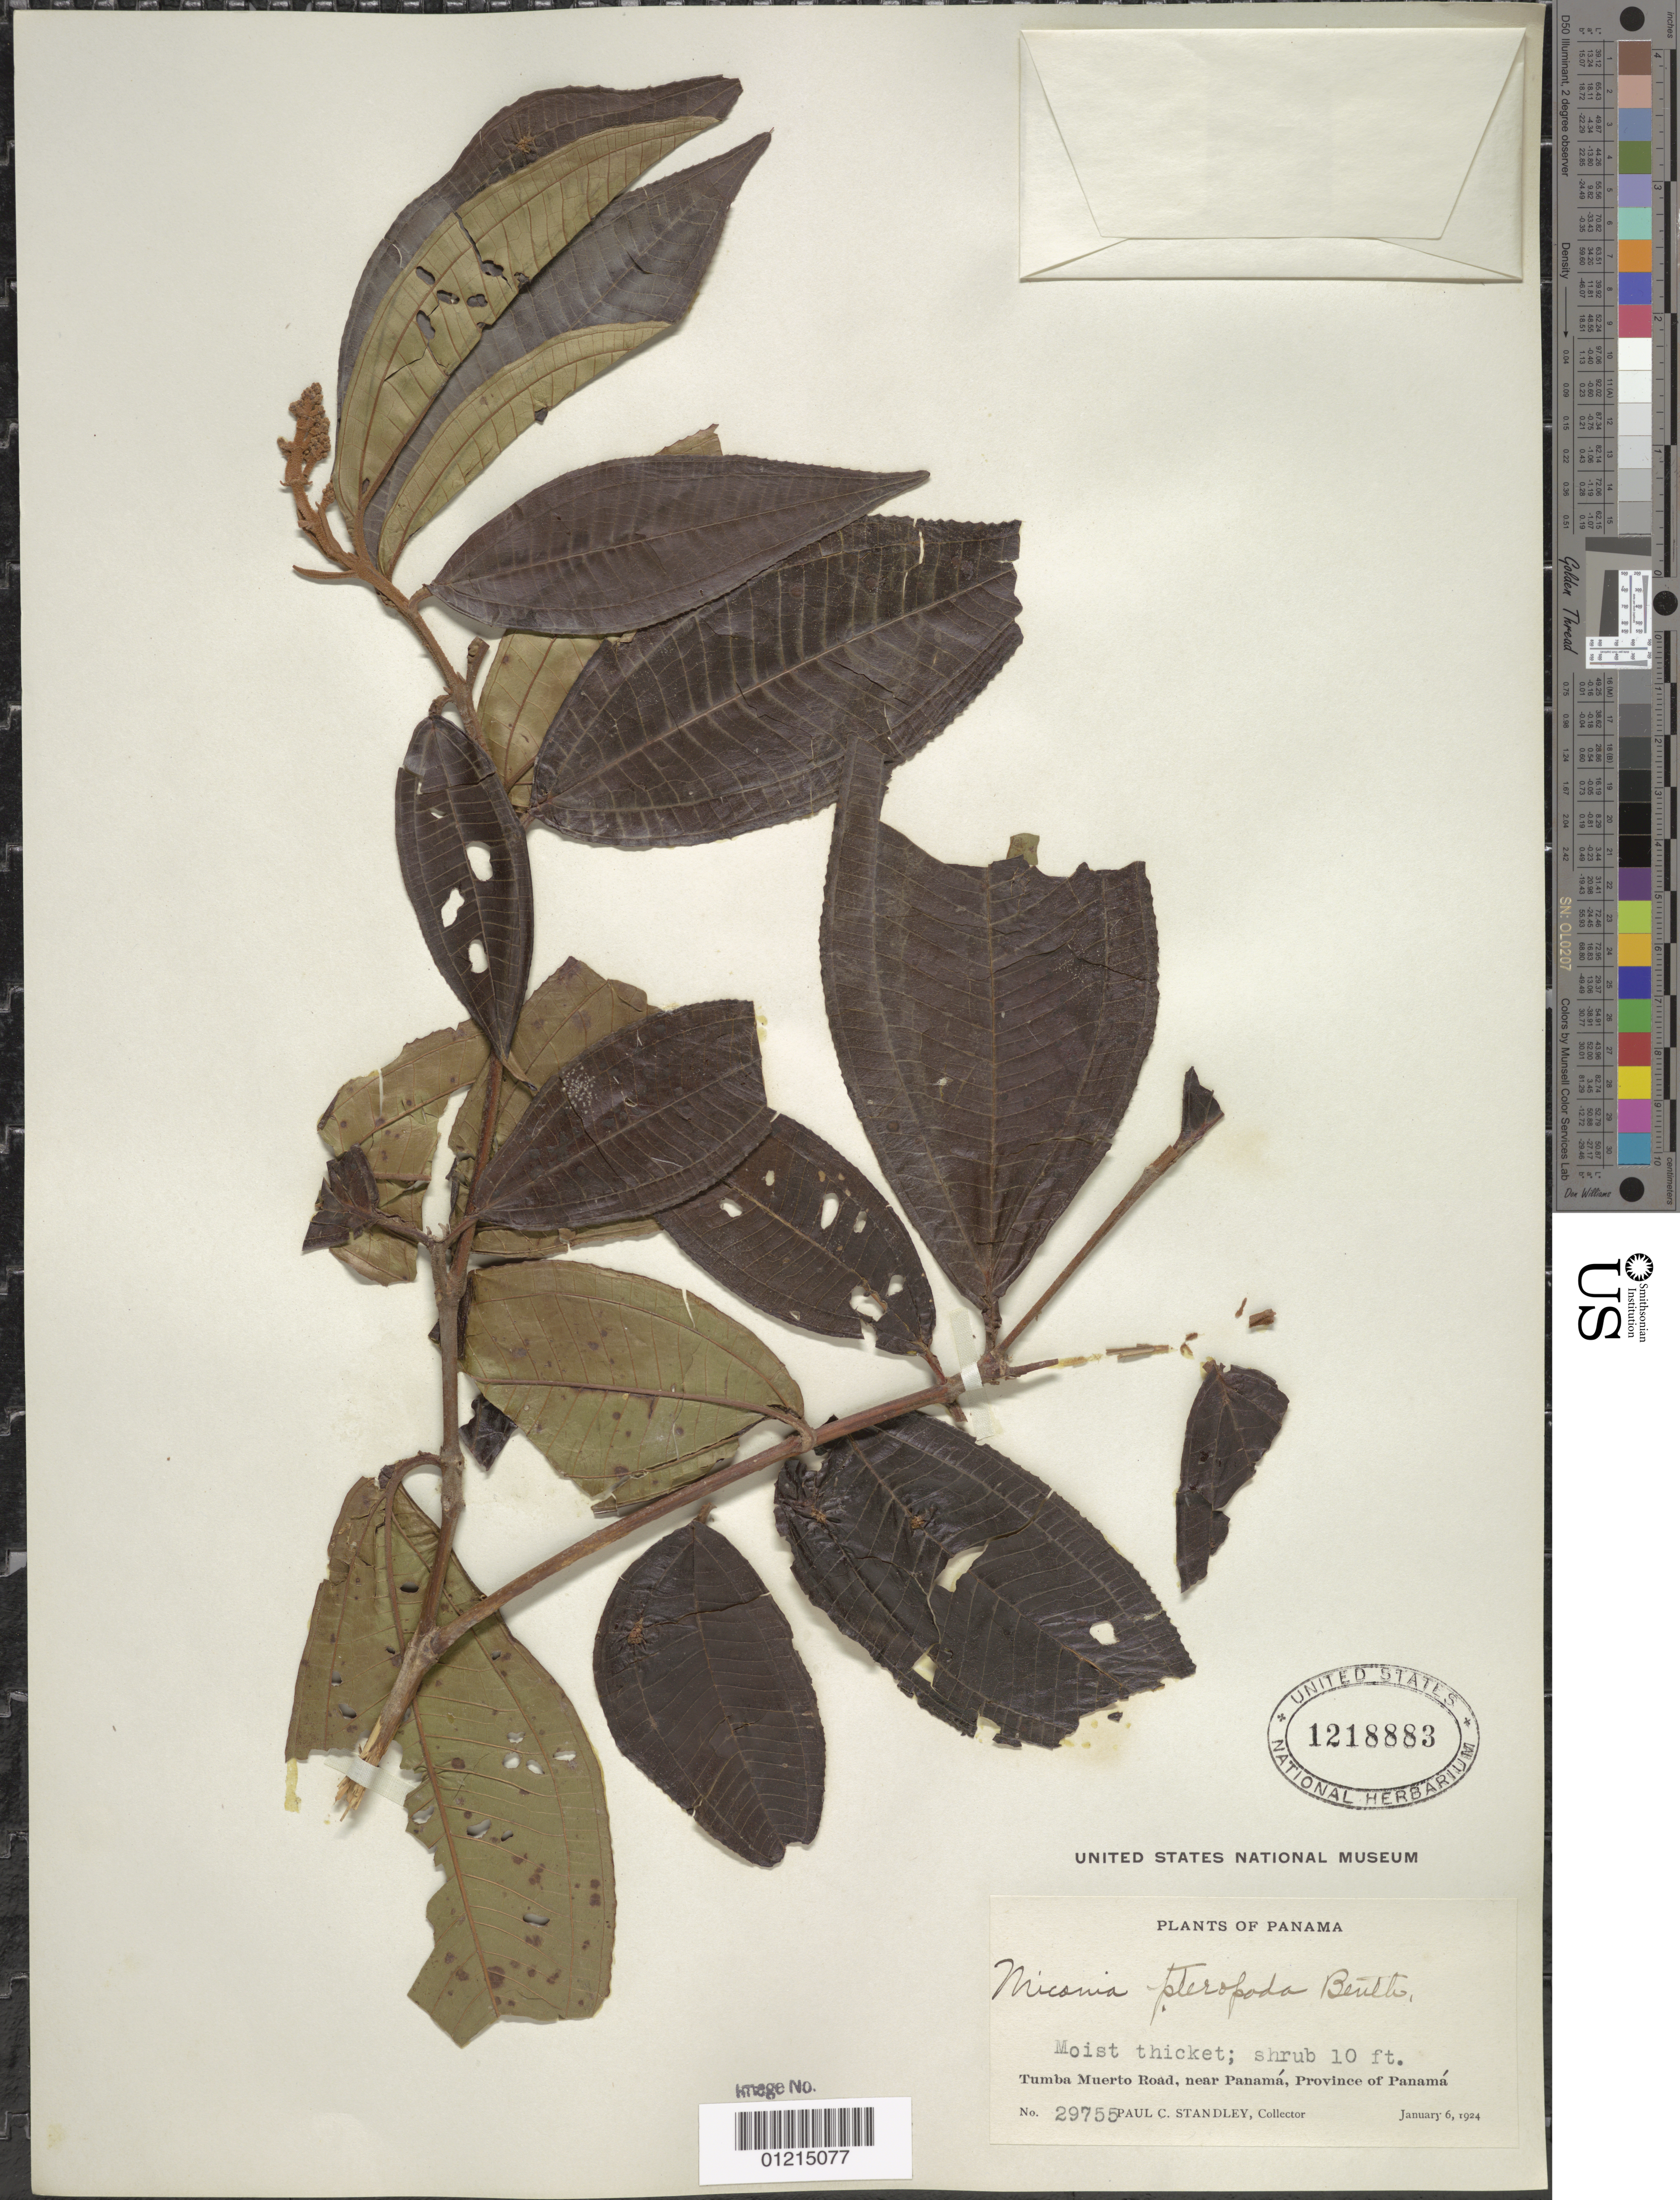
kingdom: Plantae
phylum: Tracheophyta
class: Magnoliopsida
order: Myrtales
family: Melastomataceae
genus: Miconia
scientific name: Miconia pteropoda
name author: Benth.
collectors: P. C. Standley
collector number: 29755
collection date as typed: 06 Jan 1924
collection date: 1924-01-06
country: Panama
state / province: Panamá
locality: Tumba Muerto Road, near Panamá.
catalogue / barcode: US 1218883